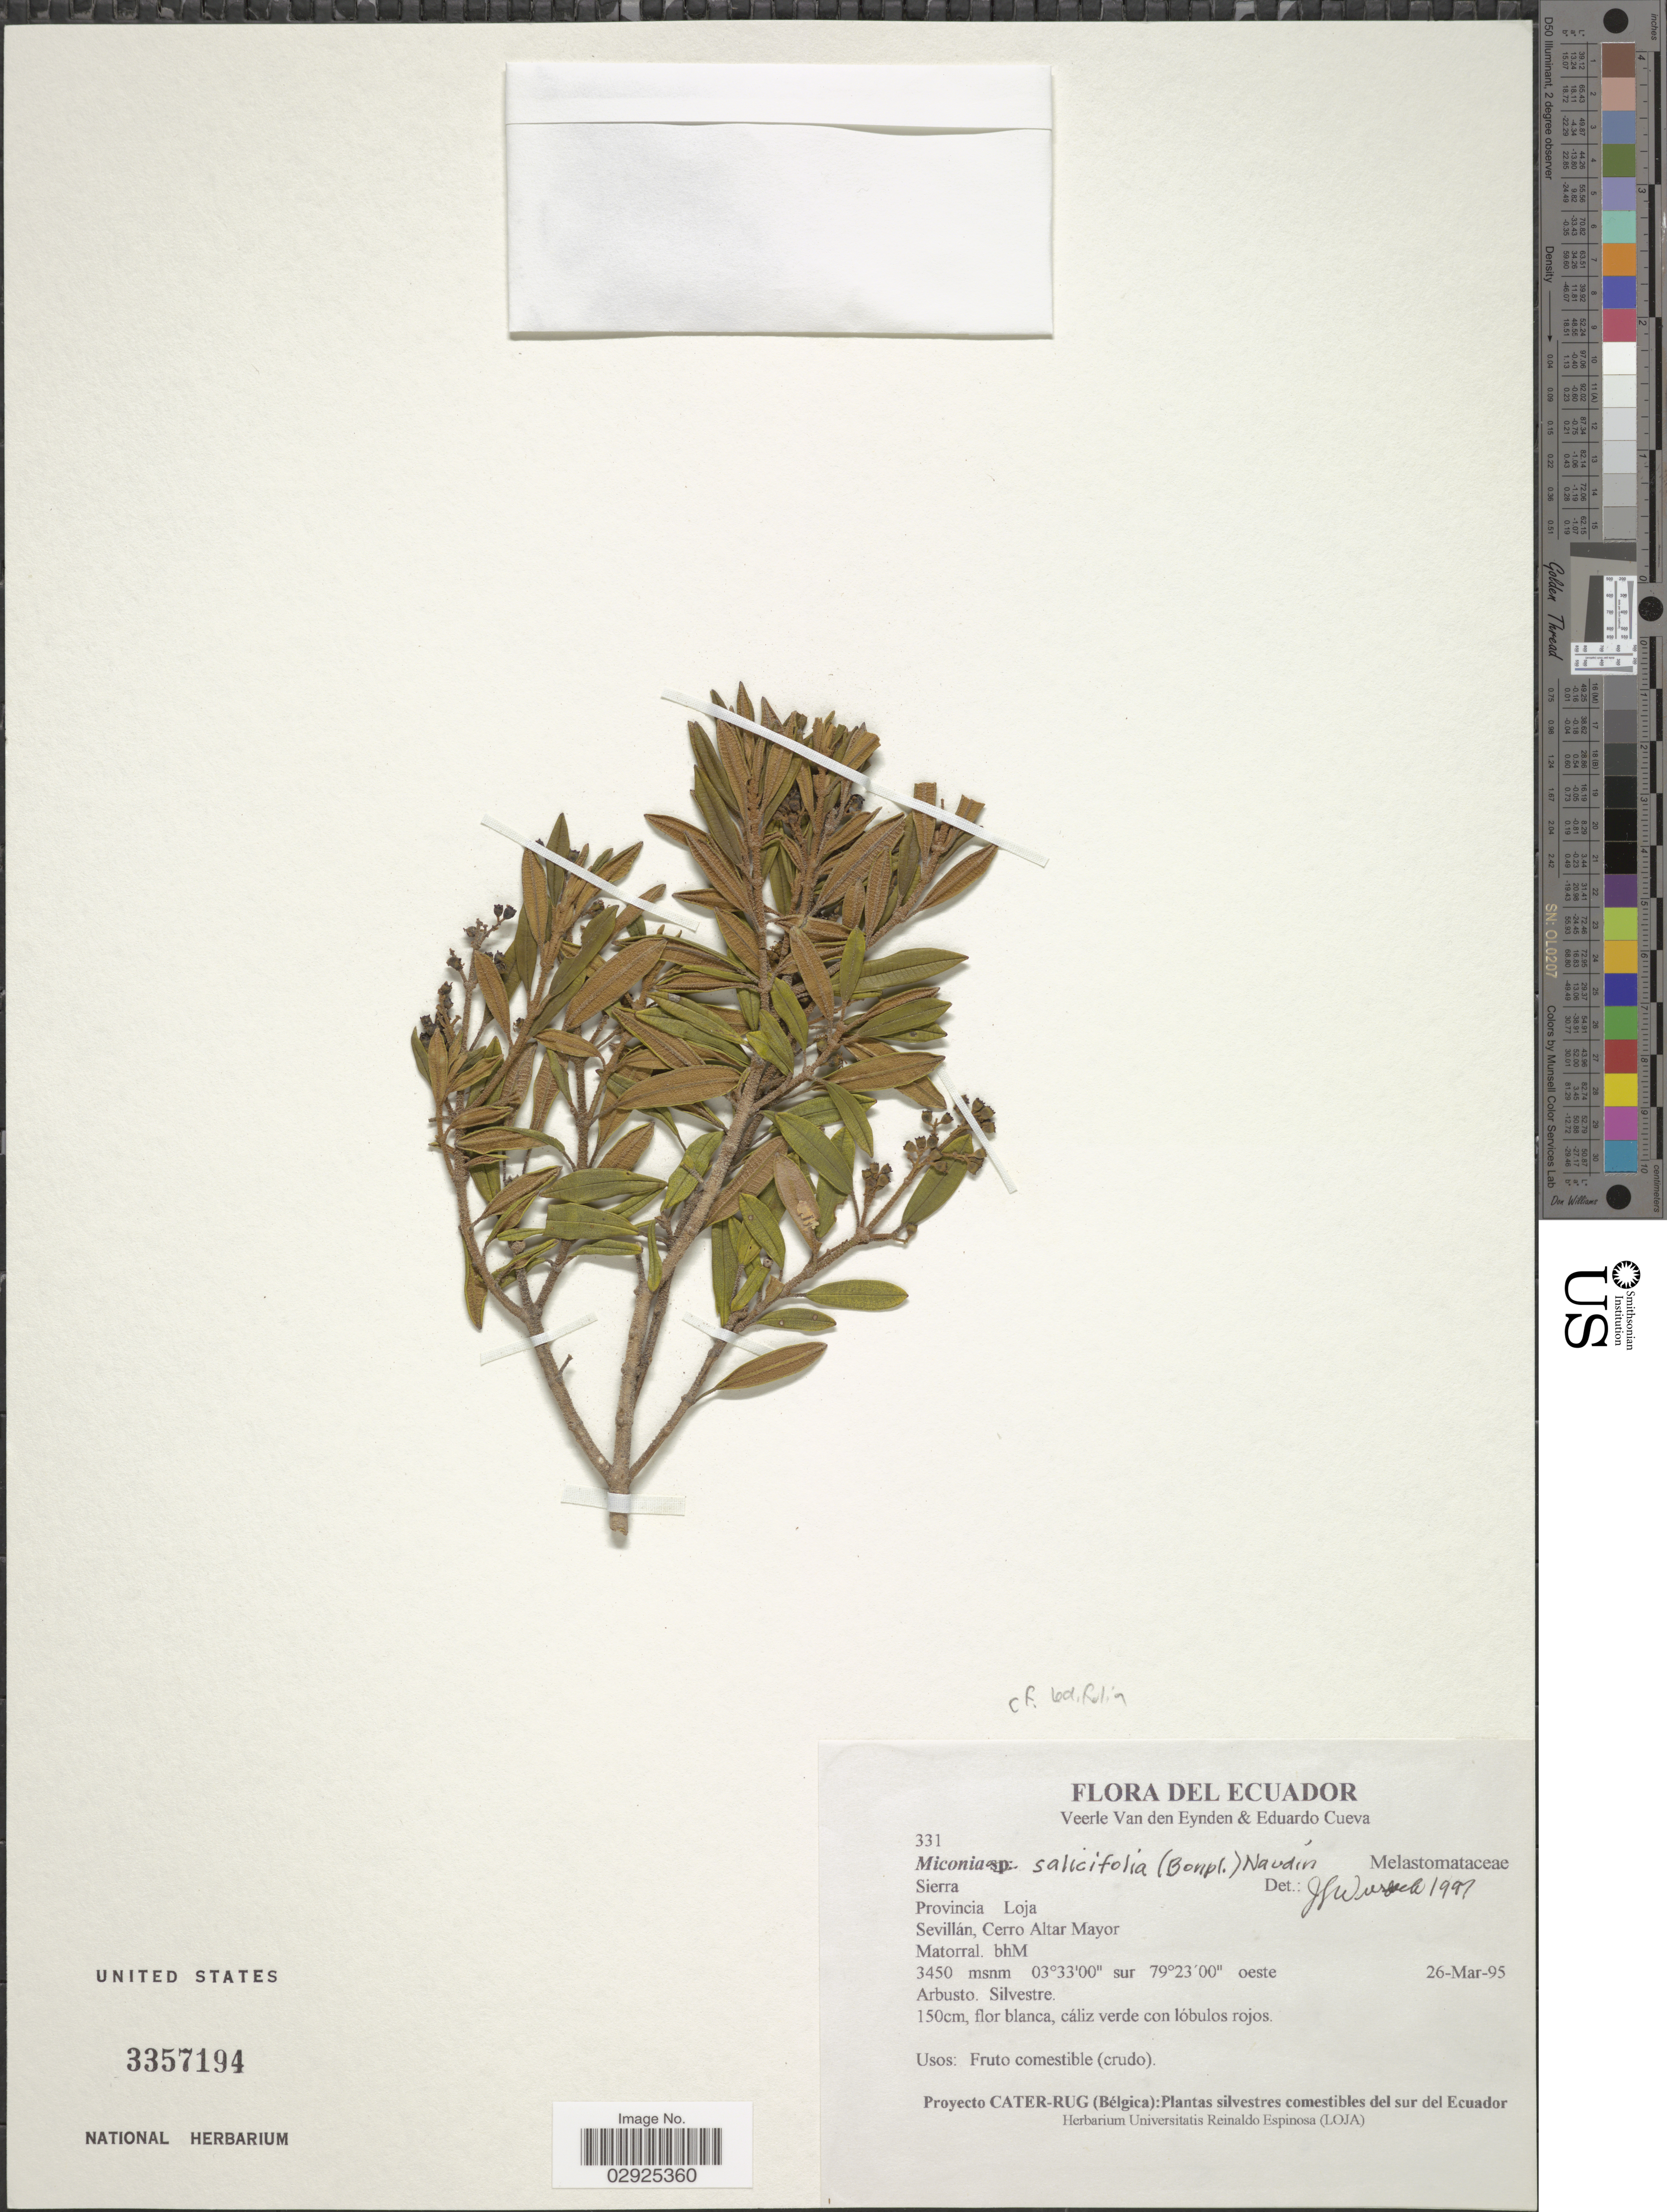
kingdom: Plantae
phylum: Tracheophyta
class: Magnoliopsida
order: Myrtales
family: Melastomataceae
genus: Miconia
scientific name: Miconia salicifolia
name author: (Bonpl.) Naudin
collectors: V. Van den Eynden & E. Cueva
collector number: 331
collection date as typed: Transcribed d/m/y: 26/3/95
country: Ecuador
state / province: Loja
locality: Sierra, Provincia Loja, Sevillán, Cerro Altar Mayor.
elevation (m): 3450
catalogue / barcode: US 3357194